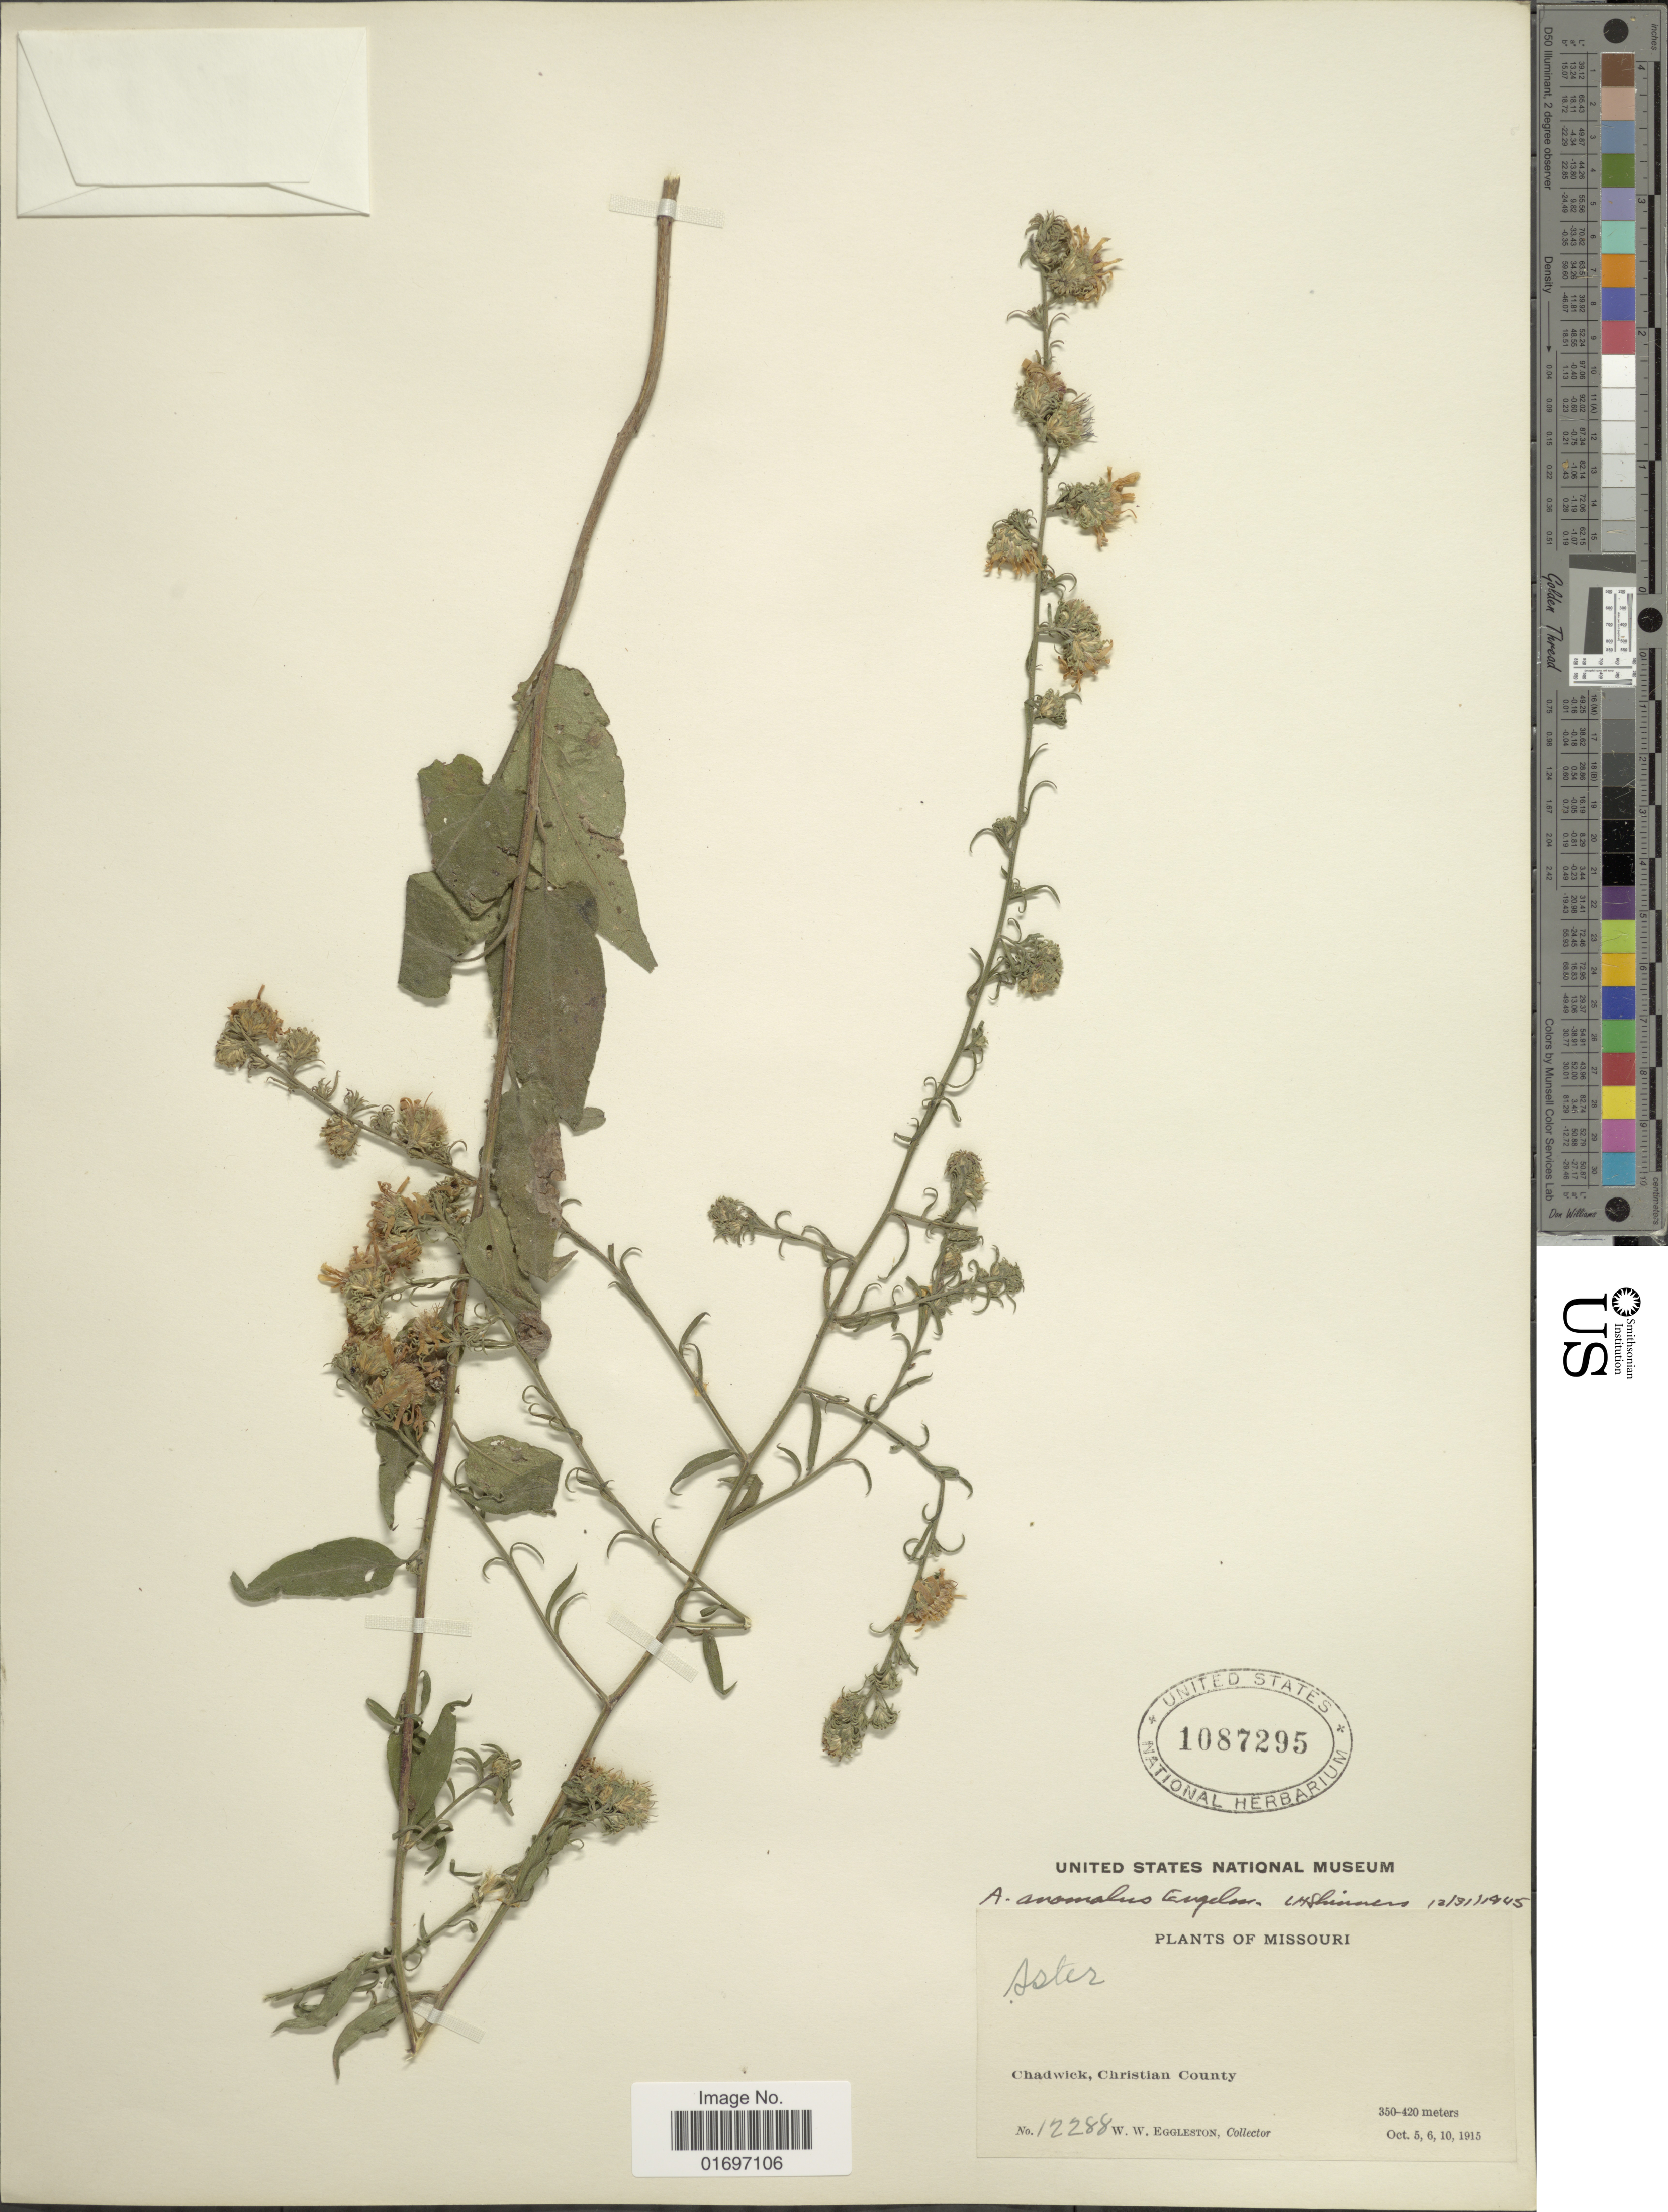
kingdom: Plantae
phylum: Tracheophyta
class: Magnoliopsida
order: Asterales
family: Asteraceae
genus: Symphyotrichum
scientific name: Symphyotrichum anomalum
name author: (Engelm.) G.L. Nesom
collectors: W. W. Eggleston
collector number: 12288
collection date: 1915-10-05/1915-10-10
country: United States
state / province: Missouri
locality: Missouri. Chadwick, Christian County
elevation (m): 350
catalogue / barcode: US 1087295